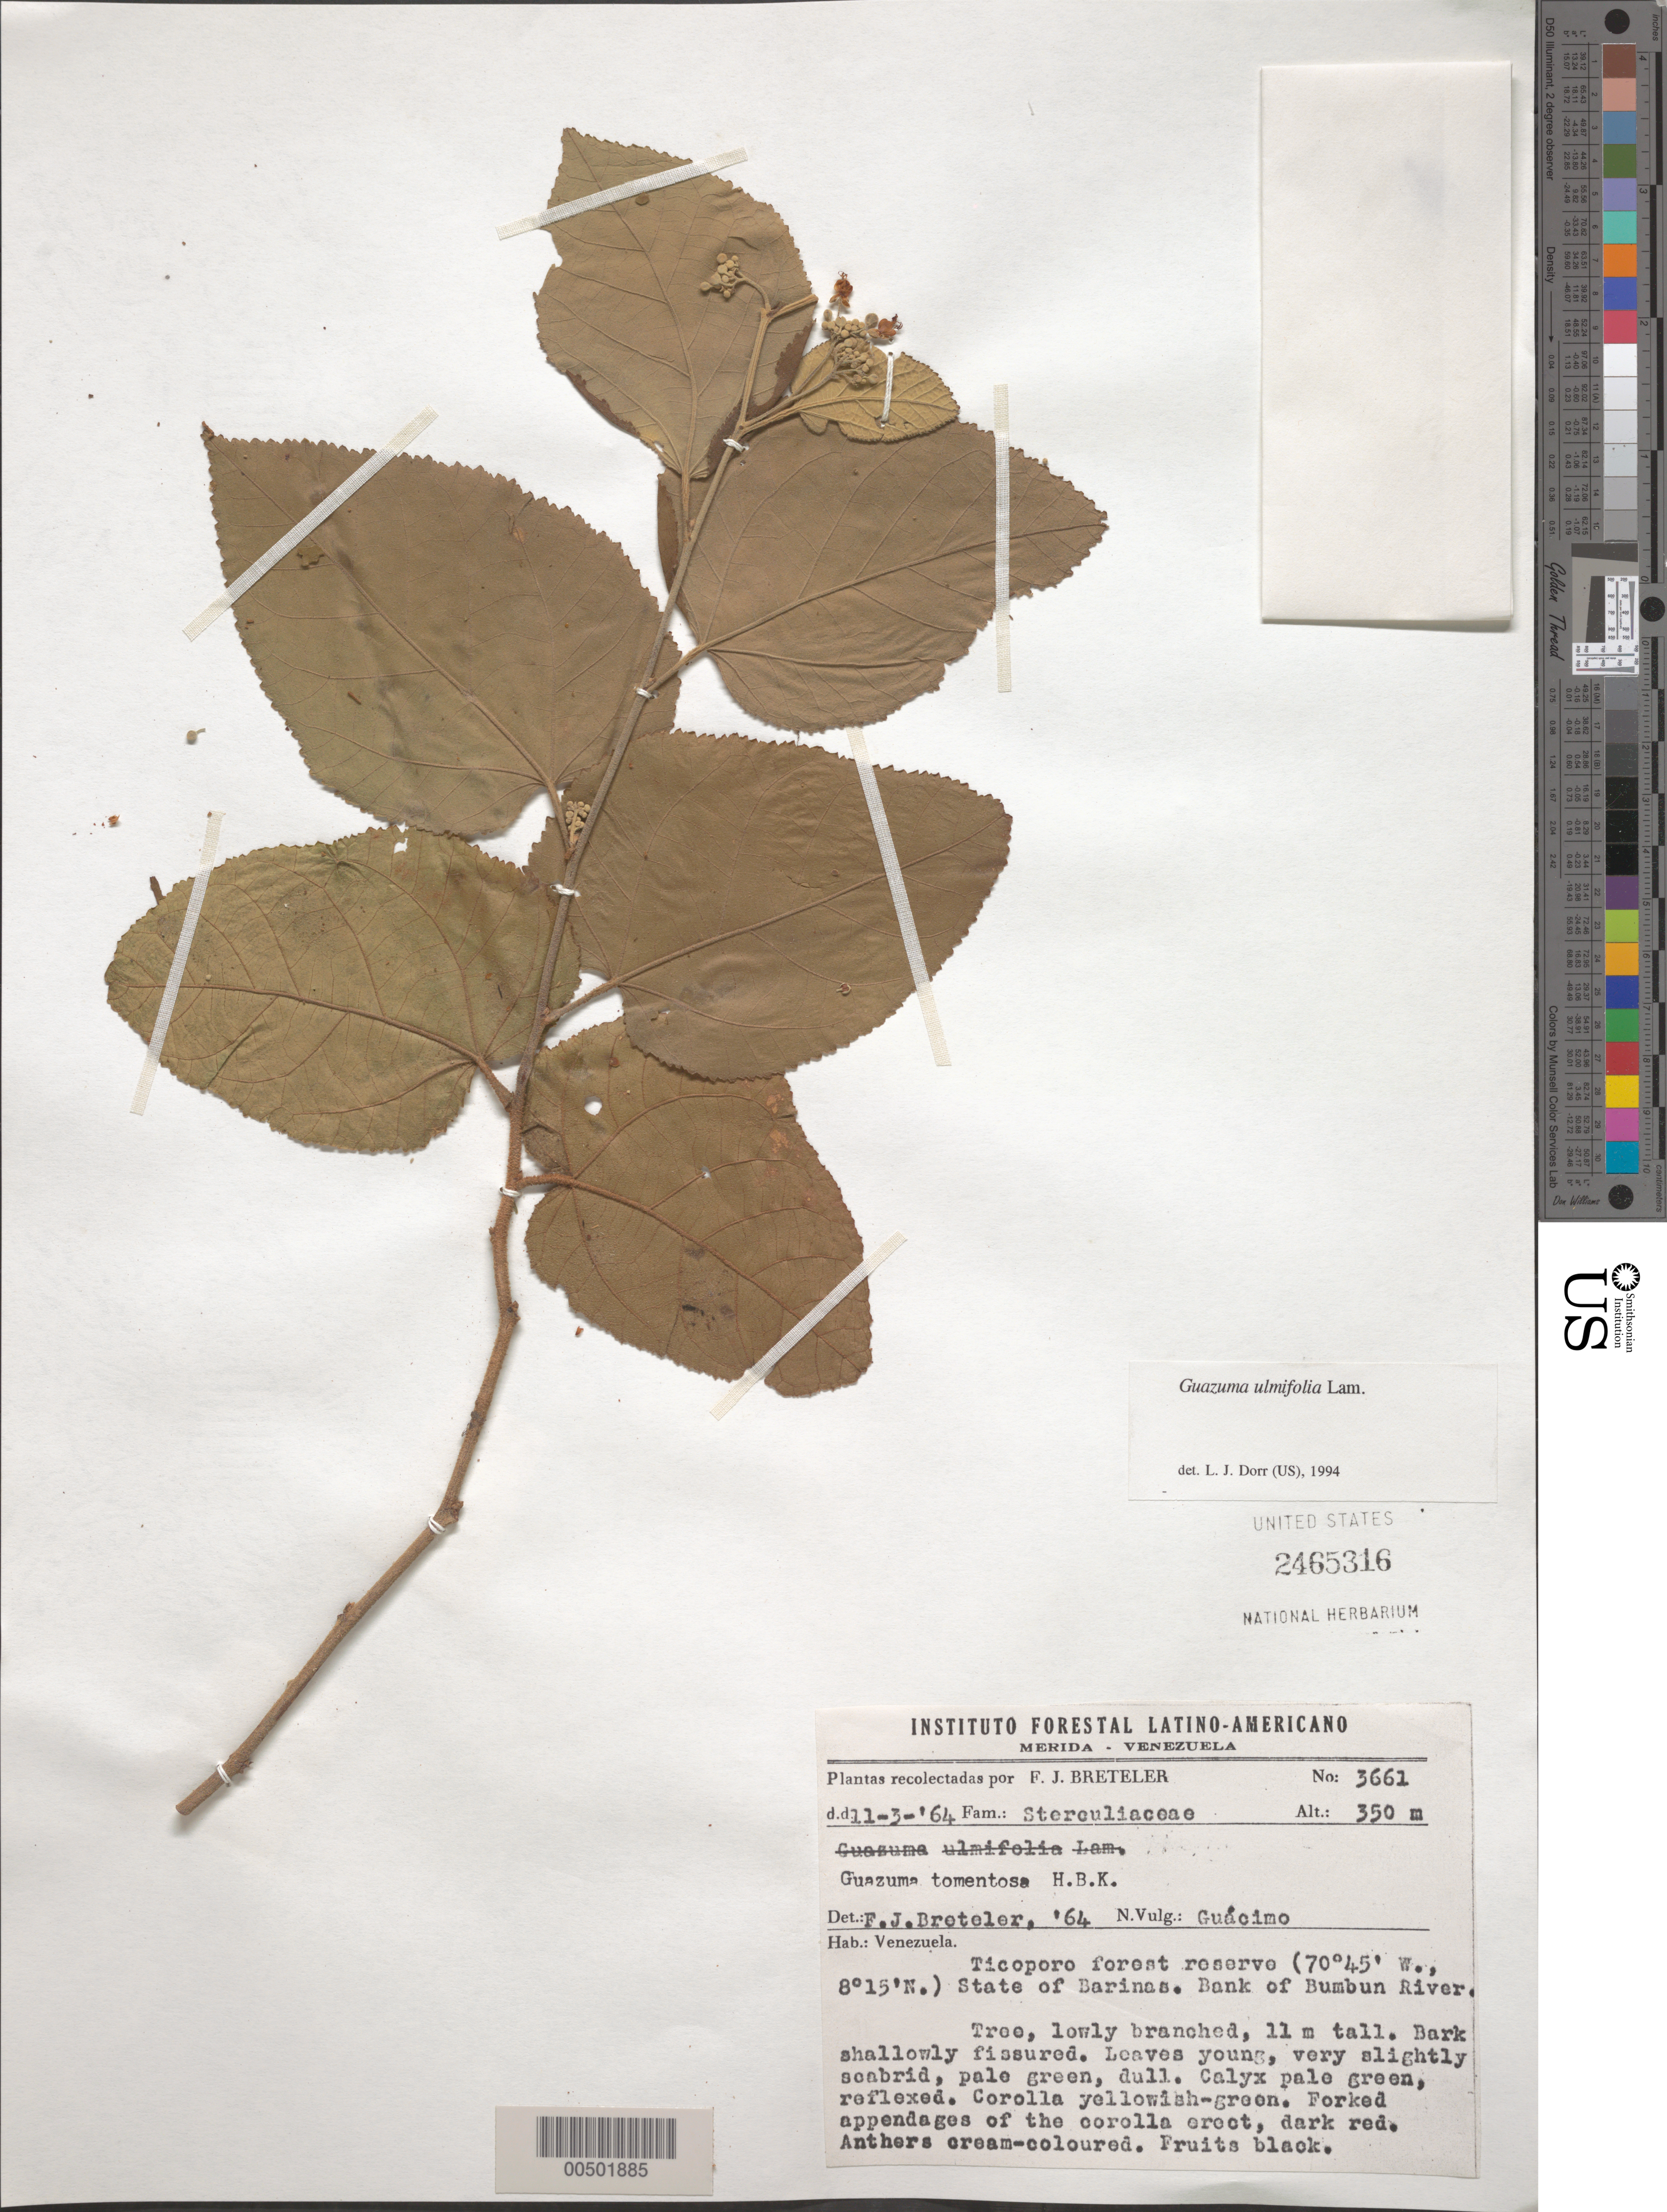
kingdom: Plantae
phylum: Tracheophyta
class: Magnoliopsida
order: Malvales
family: Malvaceae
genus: Guazuma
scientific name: Guazuma ulmifolia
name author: Lam.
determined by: Dorr, L. J., (BOT), Smithsonian Institution - National Museum of Natural History (UNITED STATES)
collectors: F. J. Breteler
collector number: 3661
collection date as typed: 11 Mar 1964 or 03 Nov 1964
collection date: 1964-03-11 or 1964-11-03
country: Venezuela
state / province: Barinas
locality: Tioporo Forest Reserve. Bank of Bumbun River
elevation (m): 350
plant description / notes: Common name: Guácimo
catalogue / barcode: US 2465316